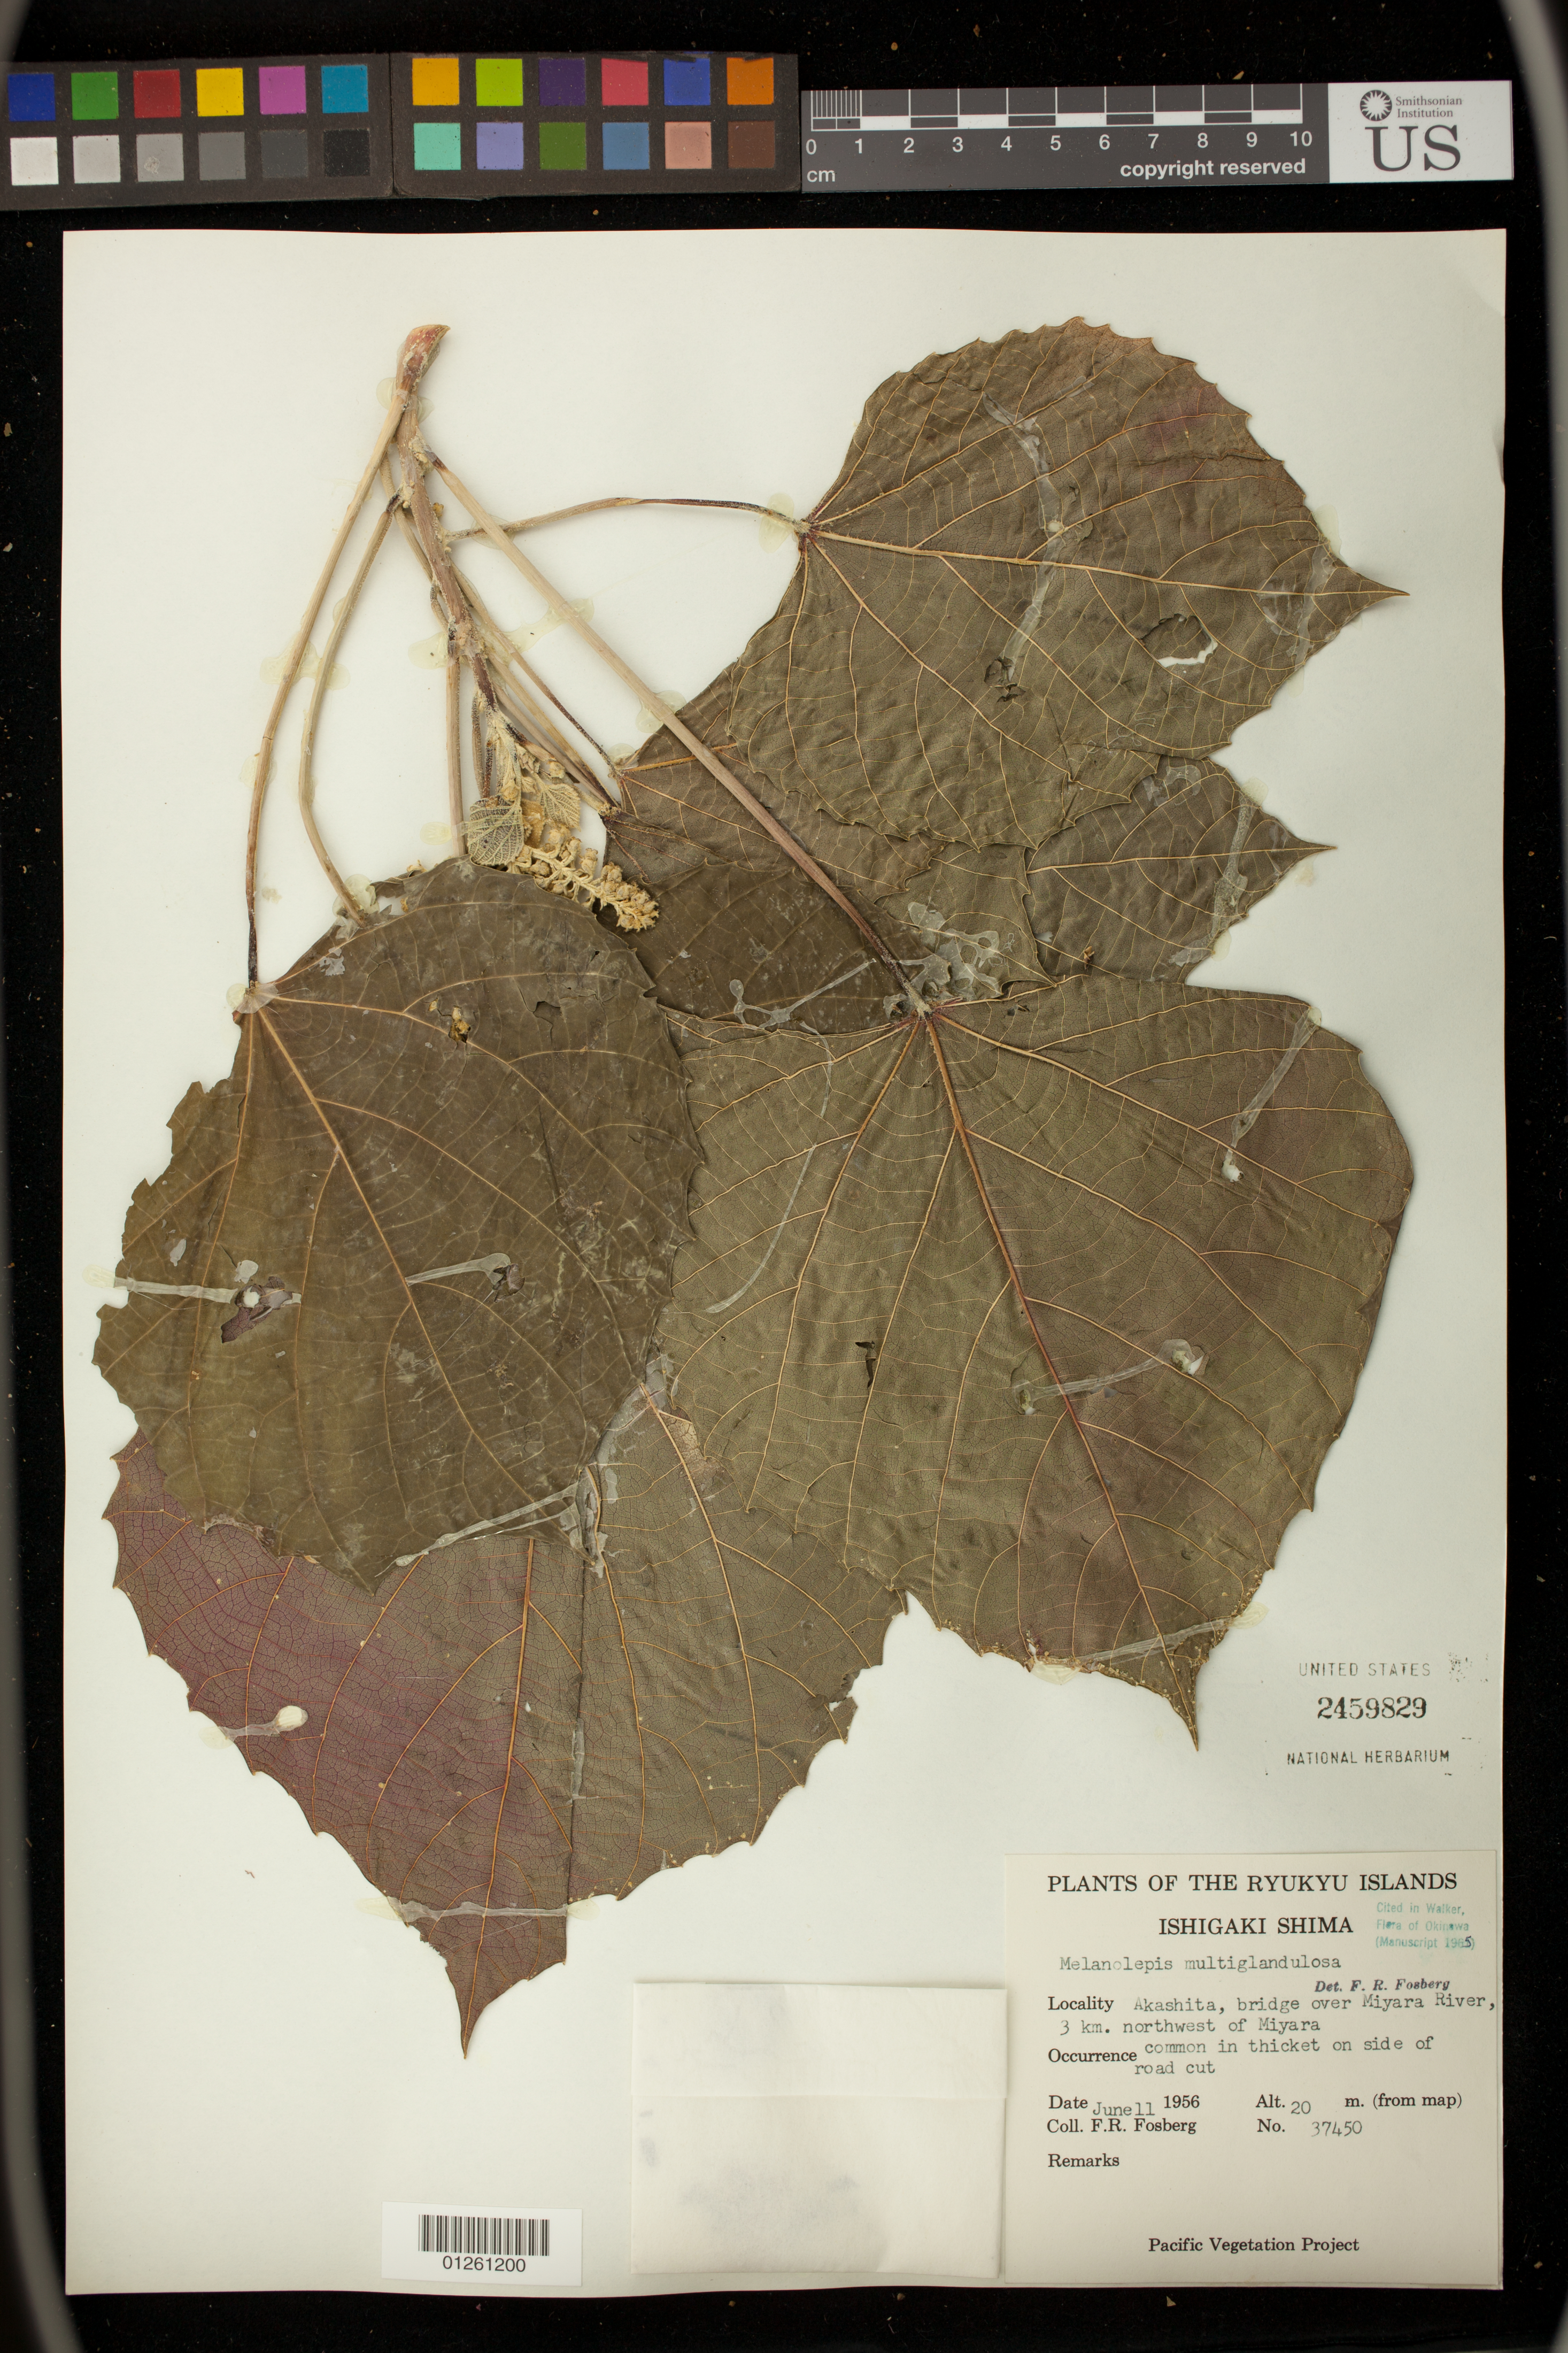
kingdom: Plantae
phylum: Tracheophyta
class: Magnoliopsida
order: Malpighiales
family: Euphorbiaceae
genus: Melanolepis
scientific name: Melanolepis multiglandulosa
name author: (Reinw. ex Blume) Rchb. f. & Zoll.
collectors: F. R. Fosberg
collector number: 37450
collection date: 1956-06-11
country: Japan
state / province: Okinawa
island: Ishigaki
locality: Ryukyu Islands. Ishigaki Shima. Akashita, bridge over Miyara River, 3 km. northwest of Miyara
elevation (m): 20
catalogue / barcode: US 2459829